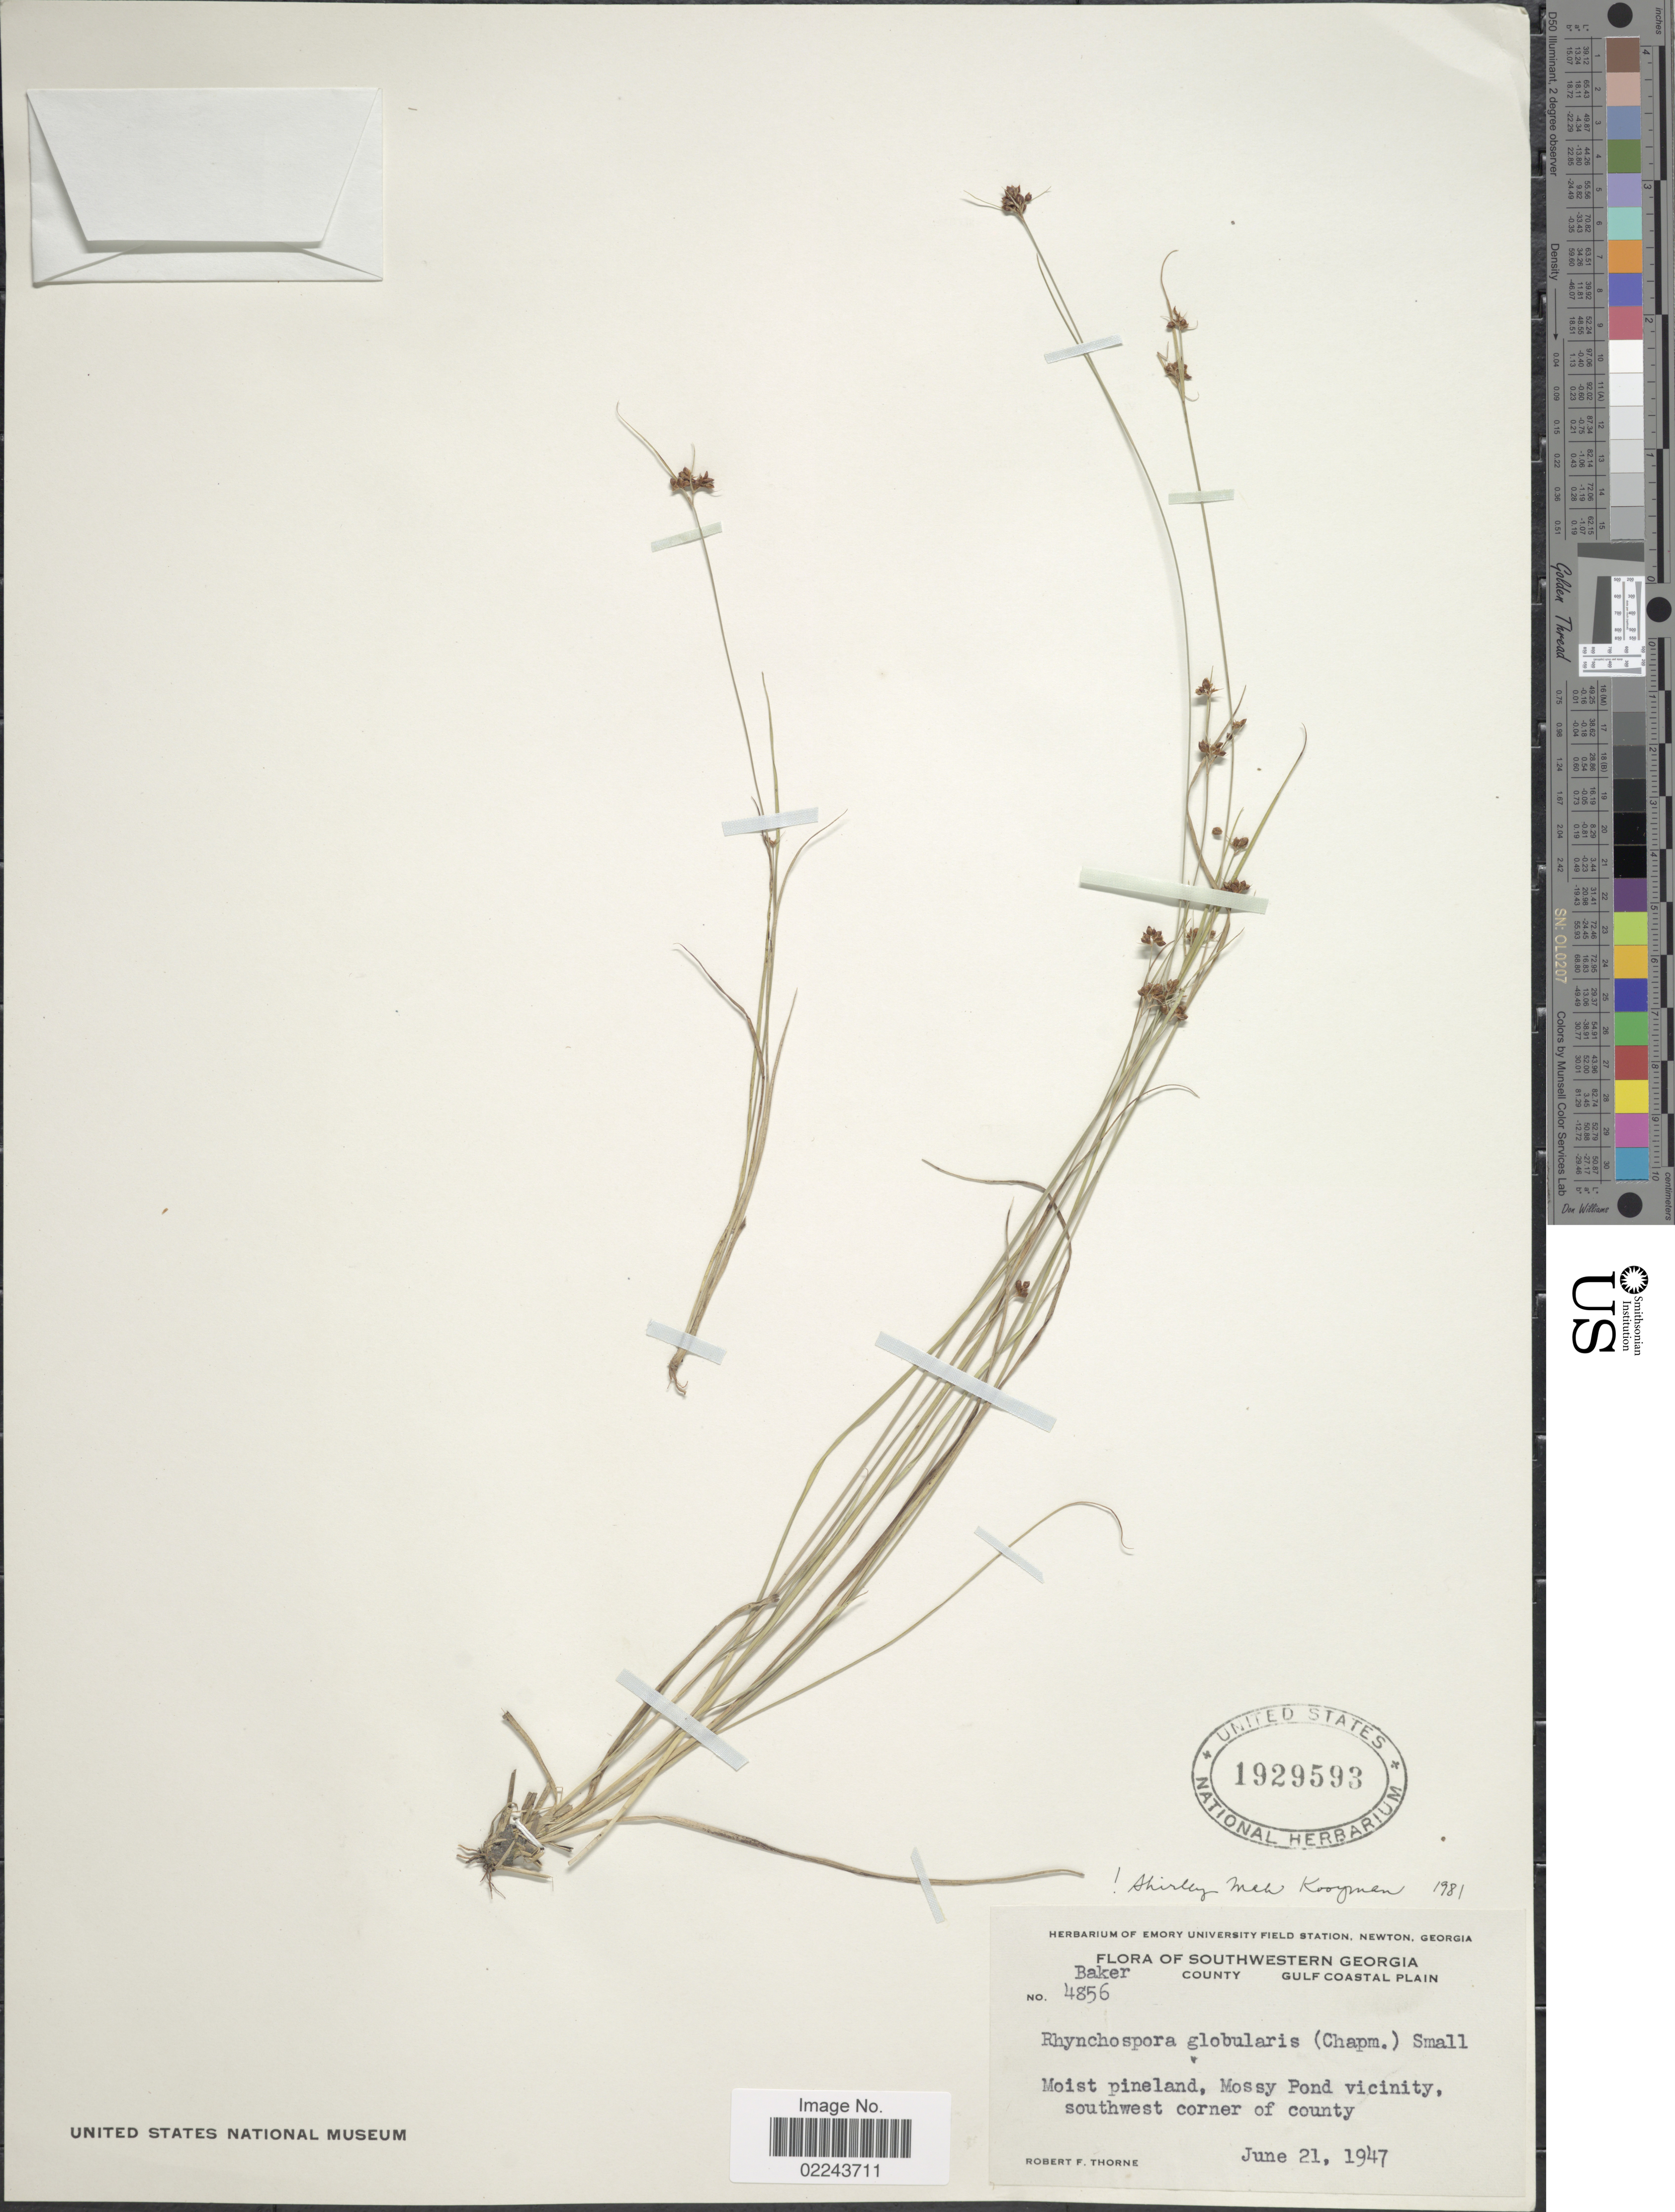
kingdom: Plantae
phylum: Tracheophyta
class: Liliopsida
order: Poales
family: Cyperaceae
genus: Rhynchospora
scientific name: Rhynchospora globularis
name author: (Chapm.) Small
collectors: R. F. Thorne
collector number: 4856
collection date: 1947-06-21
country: United States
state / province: Georgia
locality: Southwestern Georgia, Baker County, Gulf Coastal Plain, Mossy Pond Vicinity, southwest corner of county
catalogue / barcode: US 1929593